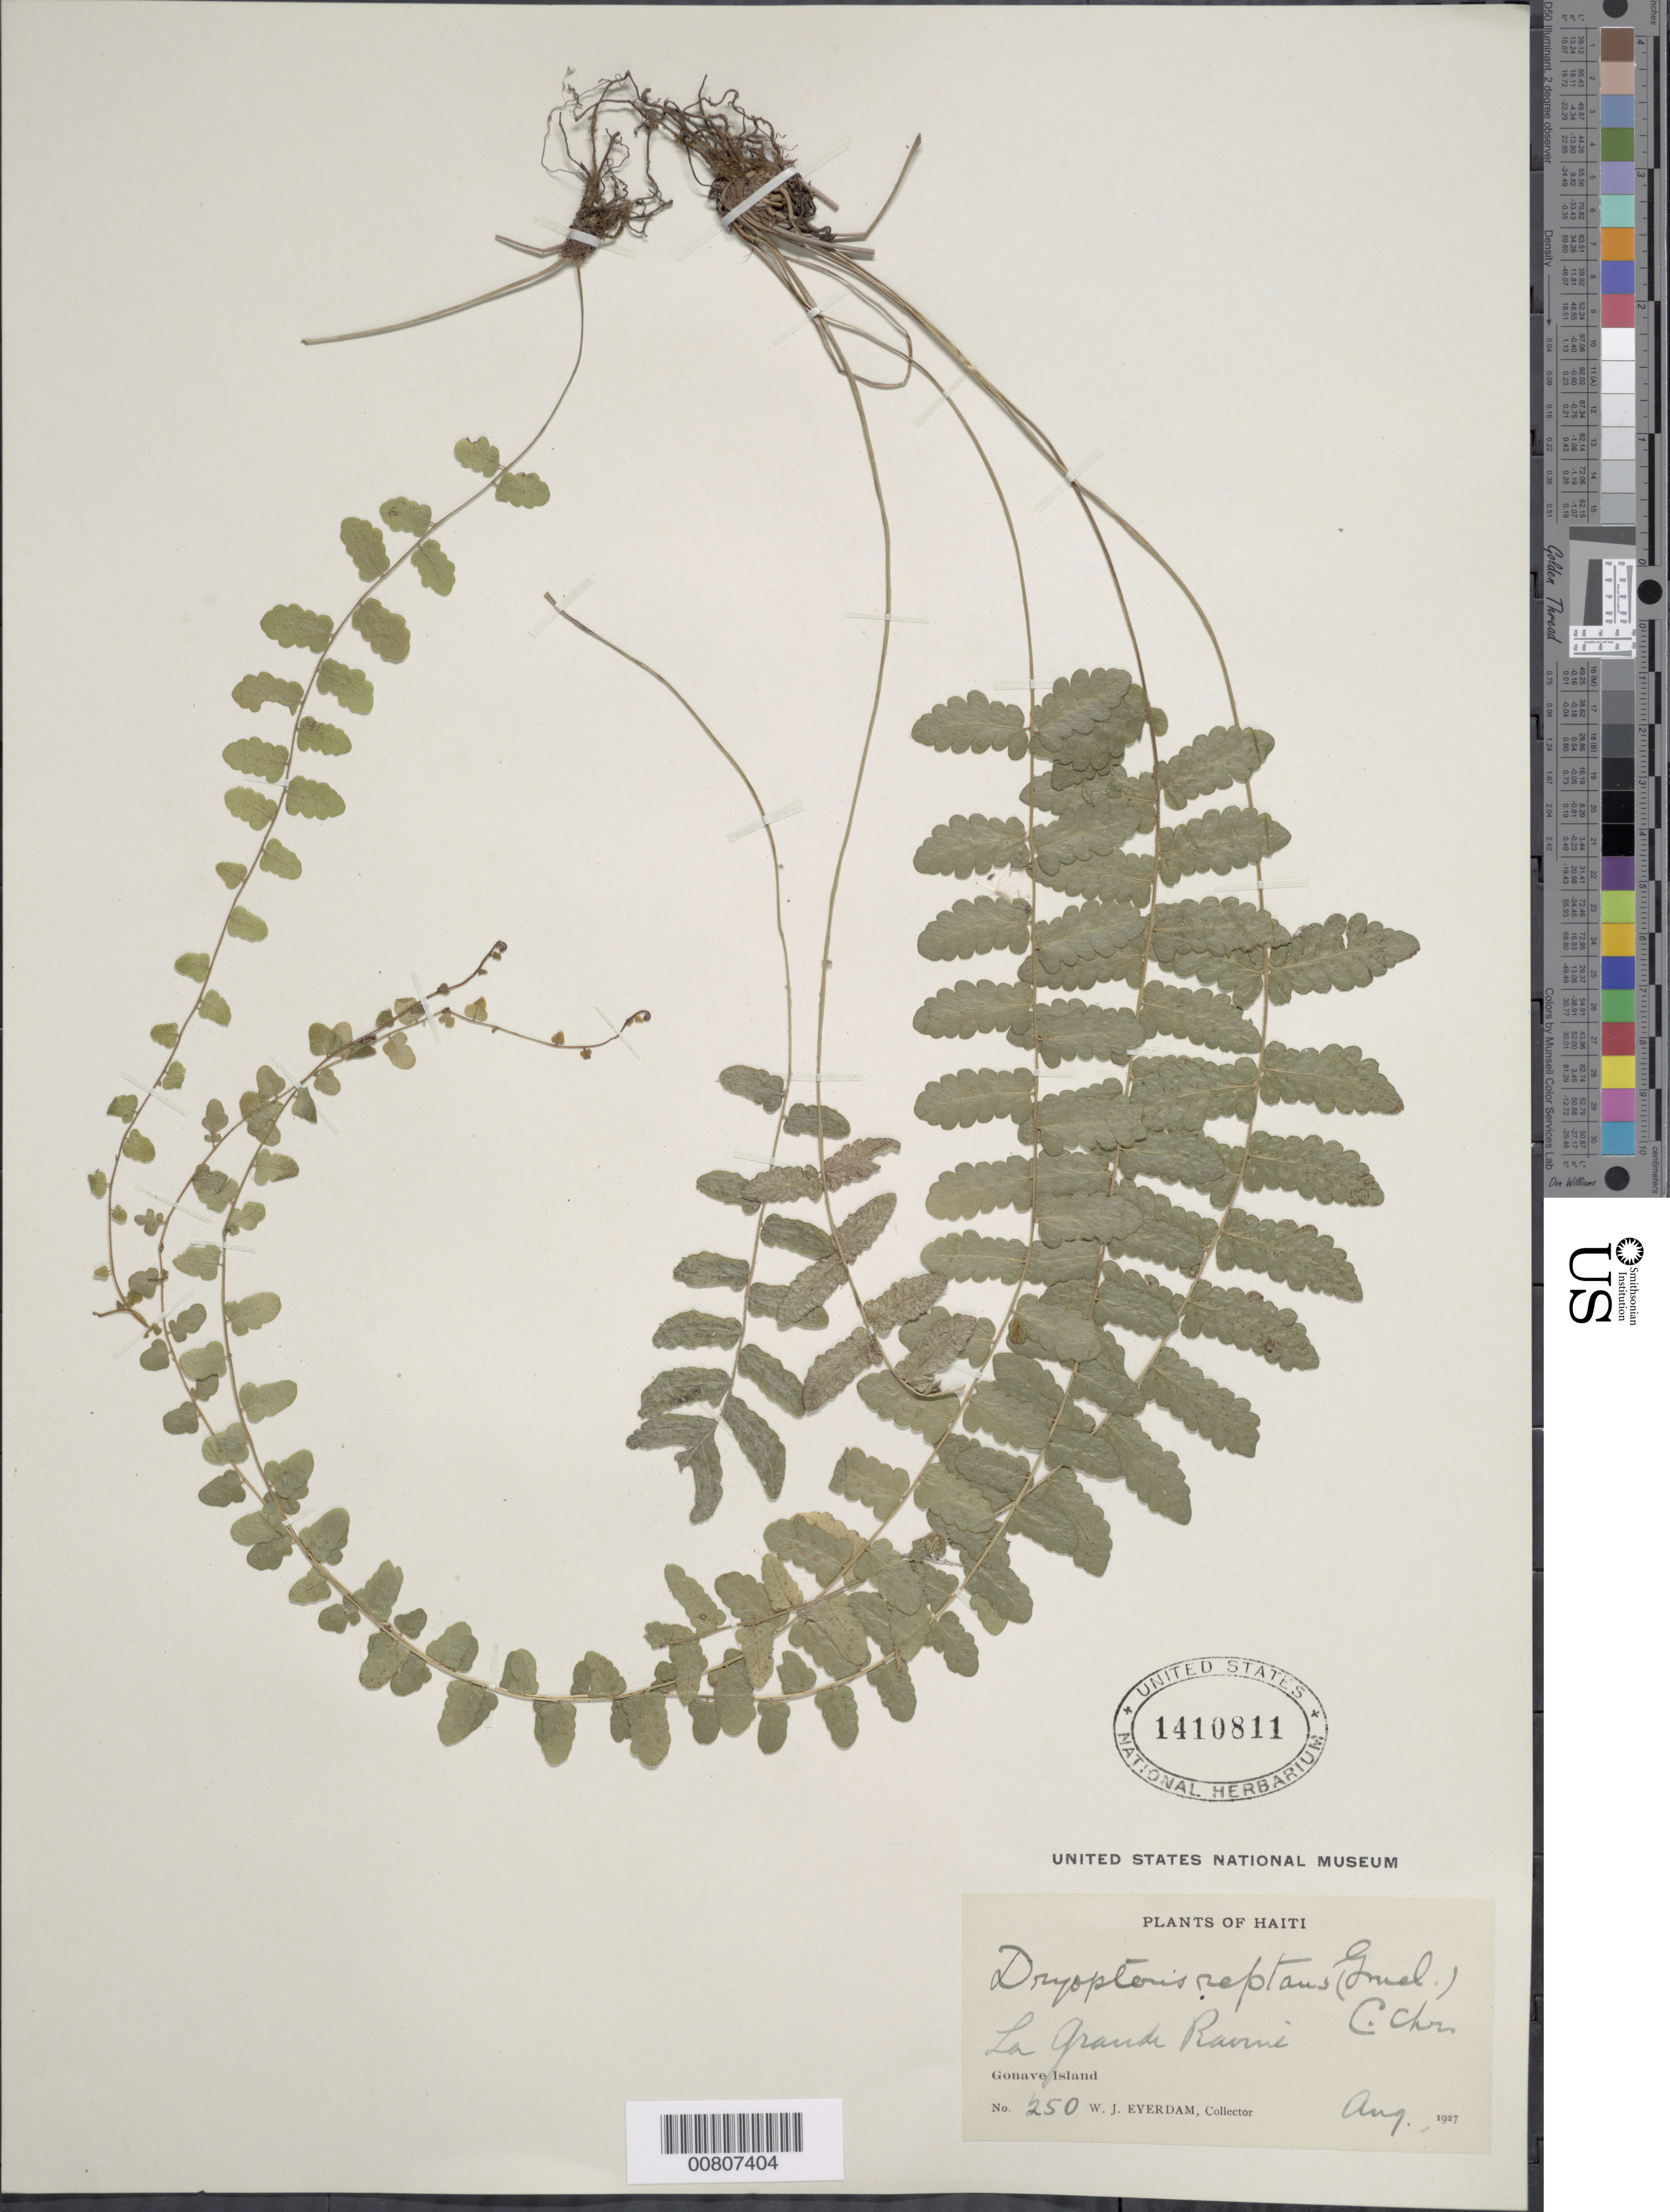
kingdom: Plantae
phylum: Tracheophyta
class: Polypodiopsida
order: Polypodiales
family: Thelypteridaceae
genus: Goniopteris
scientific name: Goniopteris reptans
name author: (J.F. Gmel.) C. Presl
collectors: W. J. Eyerdam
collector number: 250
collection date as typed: Aug 1927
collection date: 1927-08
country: Haiti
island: Hispaniola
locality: Gonave Island, La Grande Ravine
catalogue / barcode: US 1410811